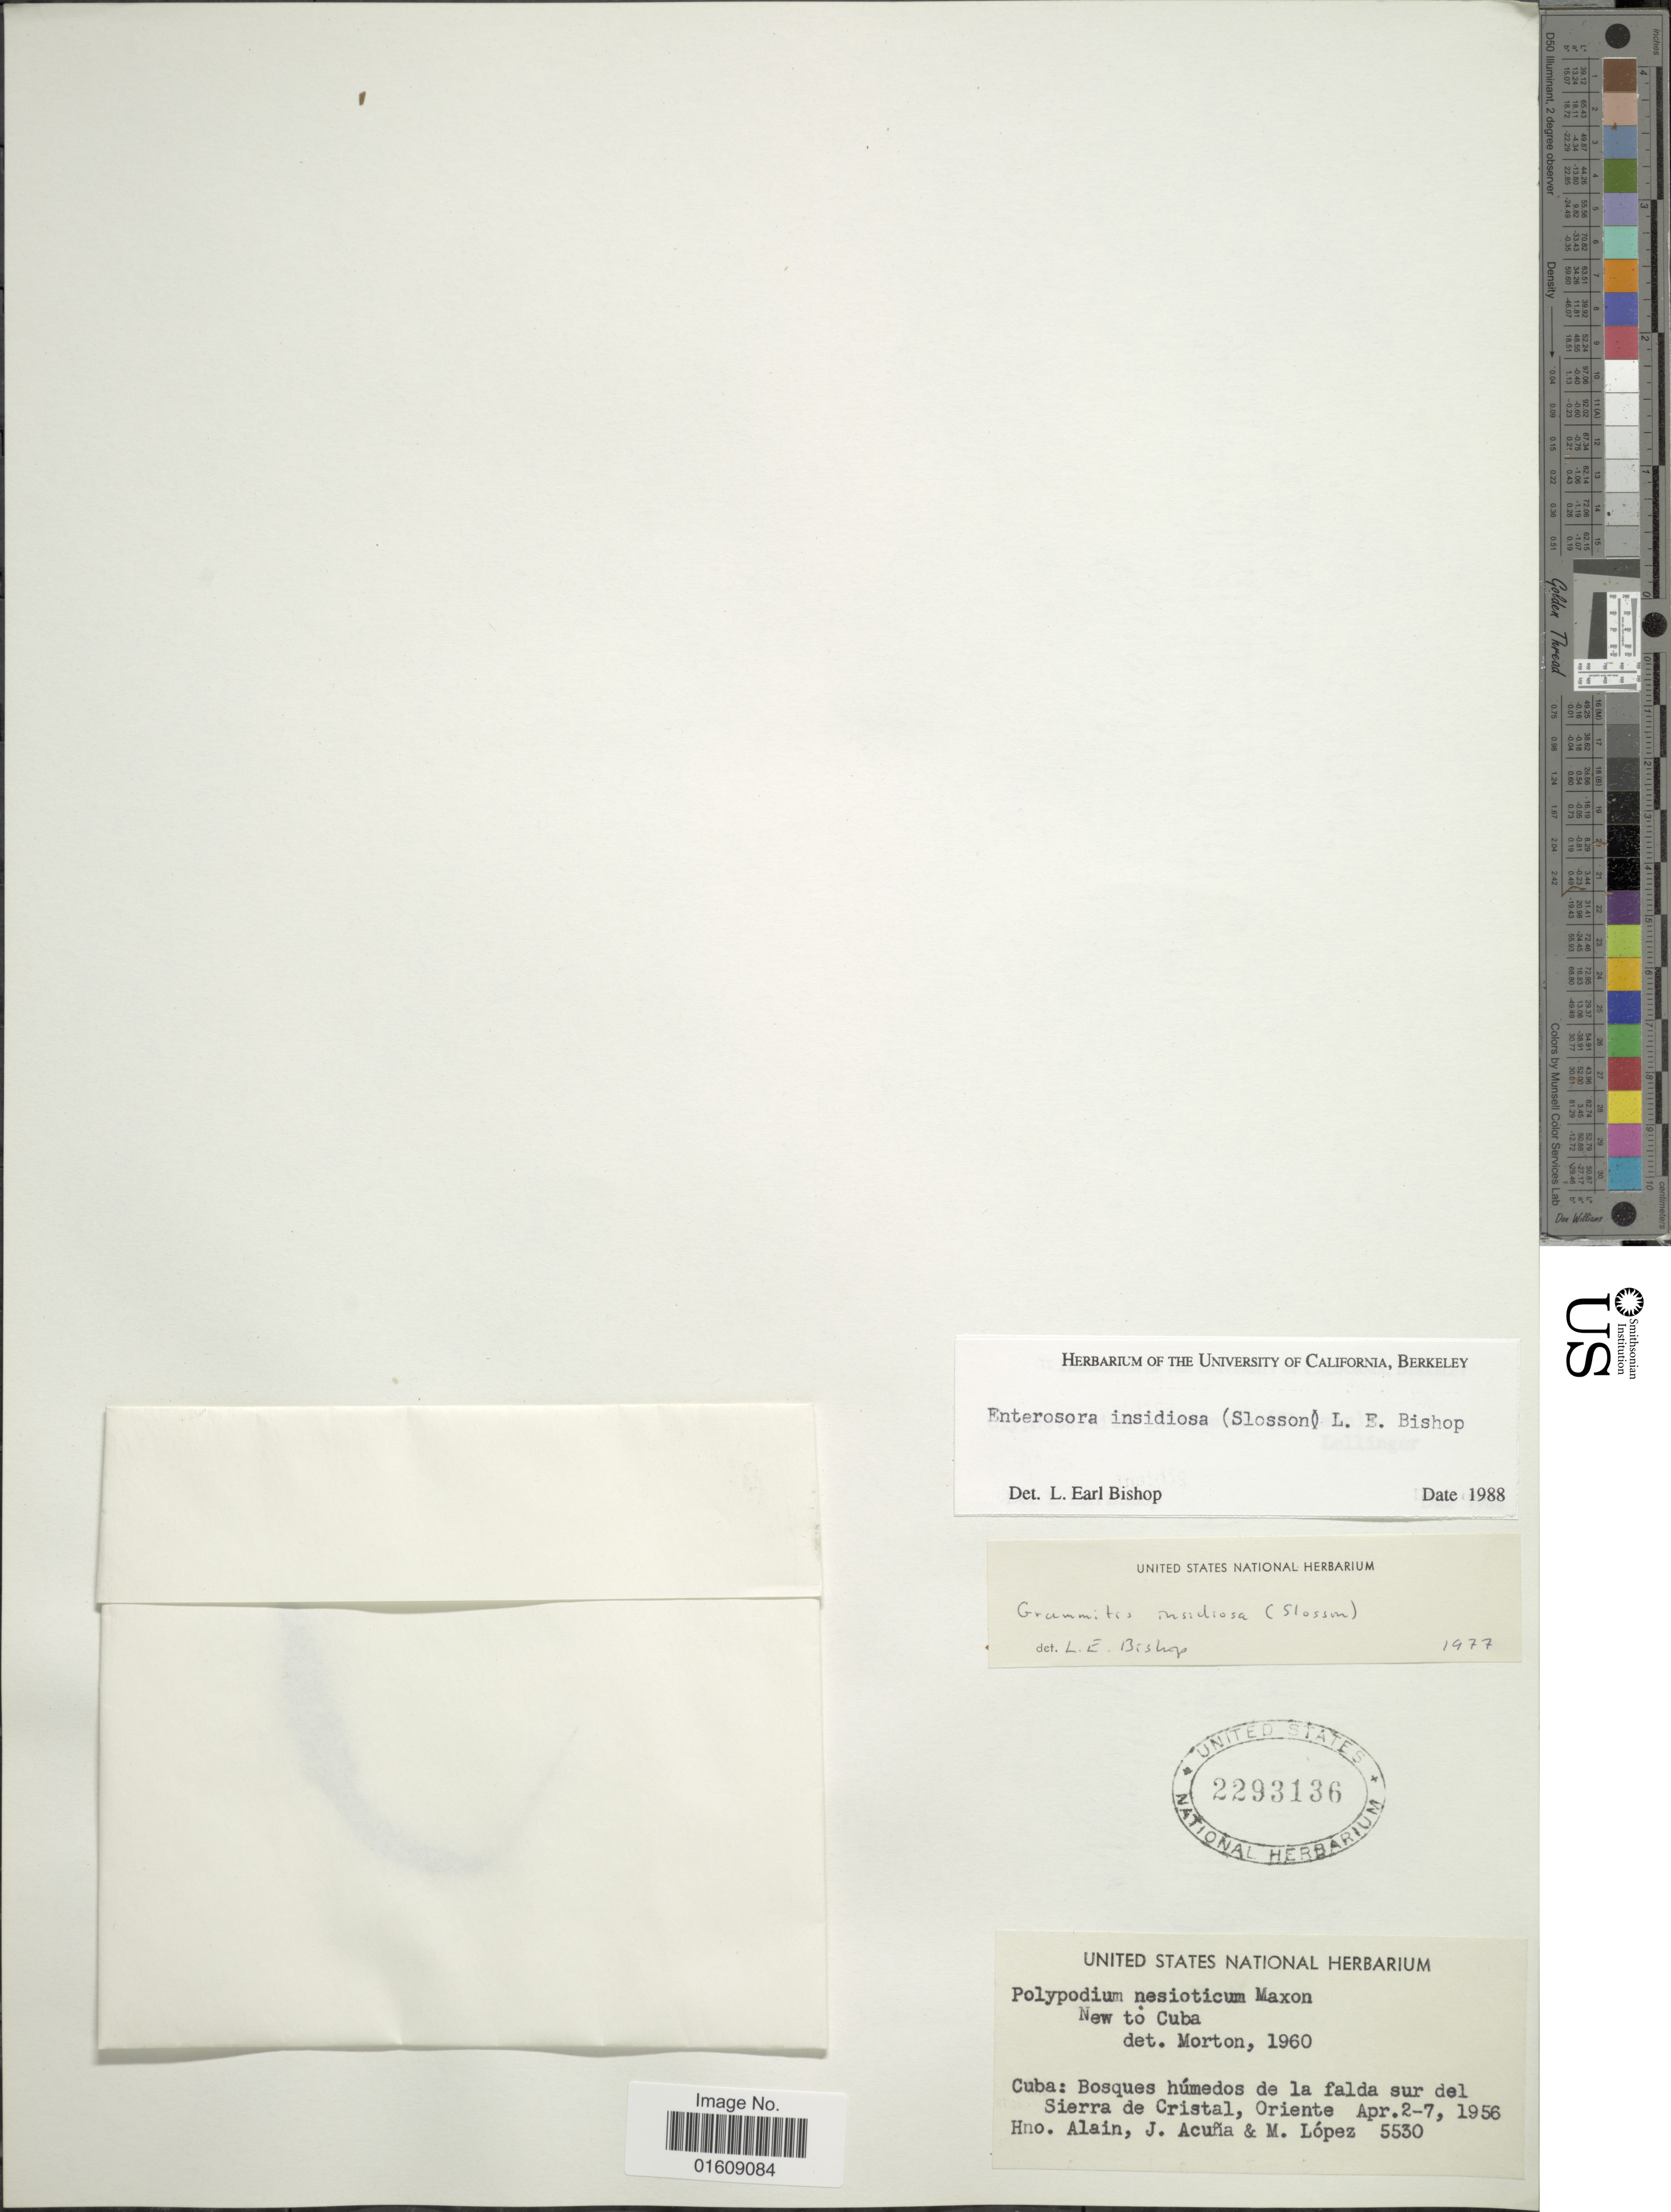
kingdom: Plantae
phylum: Tracheophyta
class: Polypodiopsida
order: Polypodiales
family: Polypodiaceae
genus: Enterosora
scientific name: Enterosora insidiosa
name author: (Slosson) L.E. Bishop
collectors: A. H. Liogier, J. Acuña & M. Lopéz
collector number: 5530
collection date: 1956-04-02/1956-04-07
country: Cuba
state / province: Oriente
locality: Cuba: Bosques húmedos de la falda sur del Sierra de Cristal, Oriente.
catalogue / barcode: US 2293136